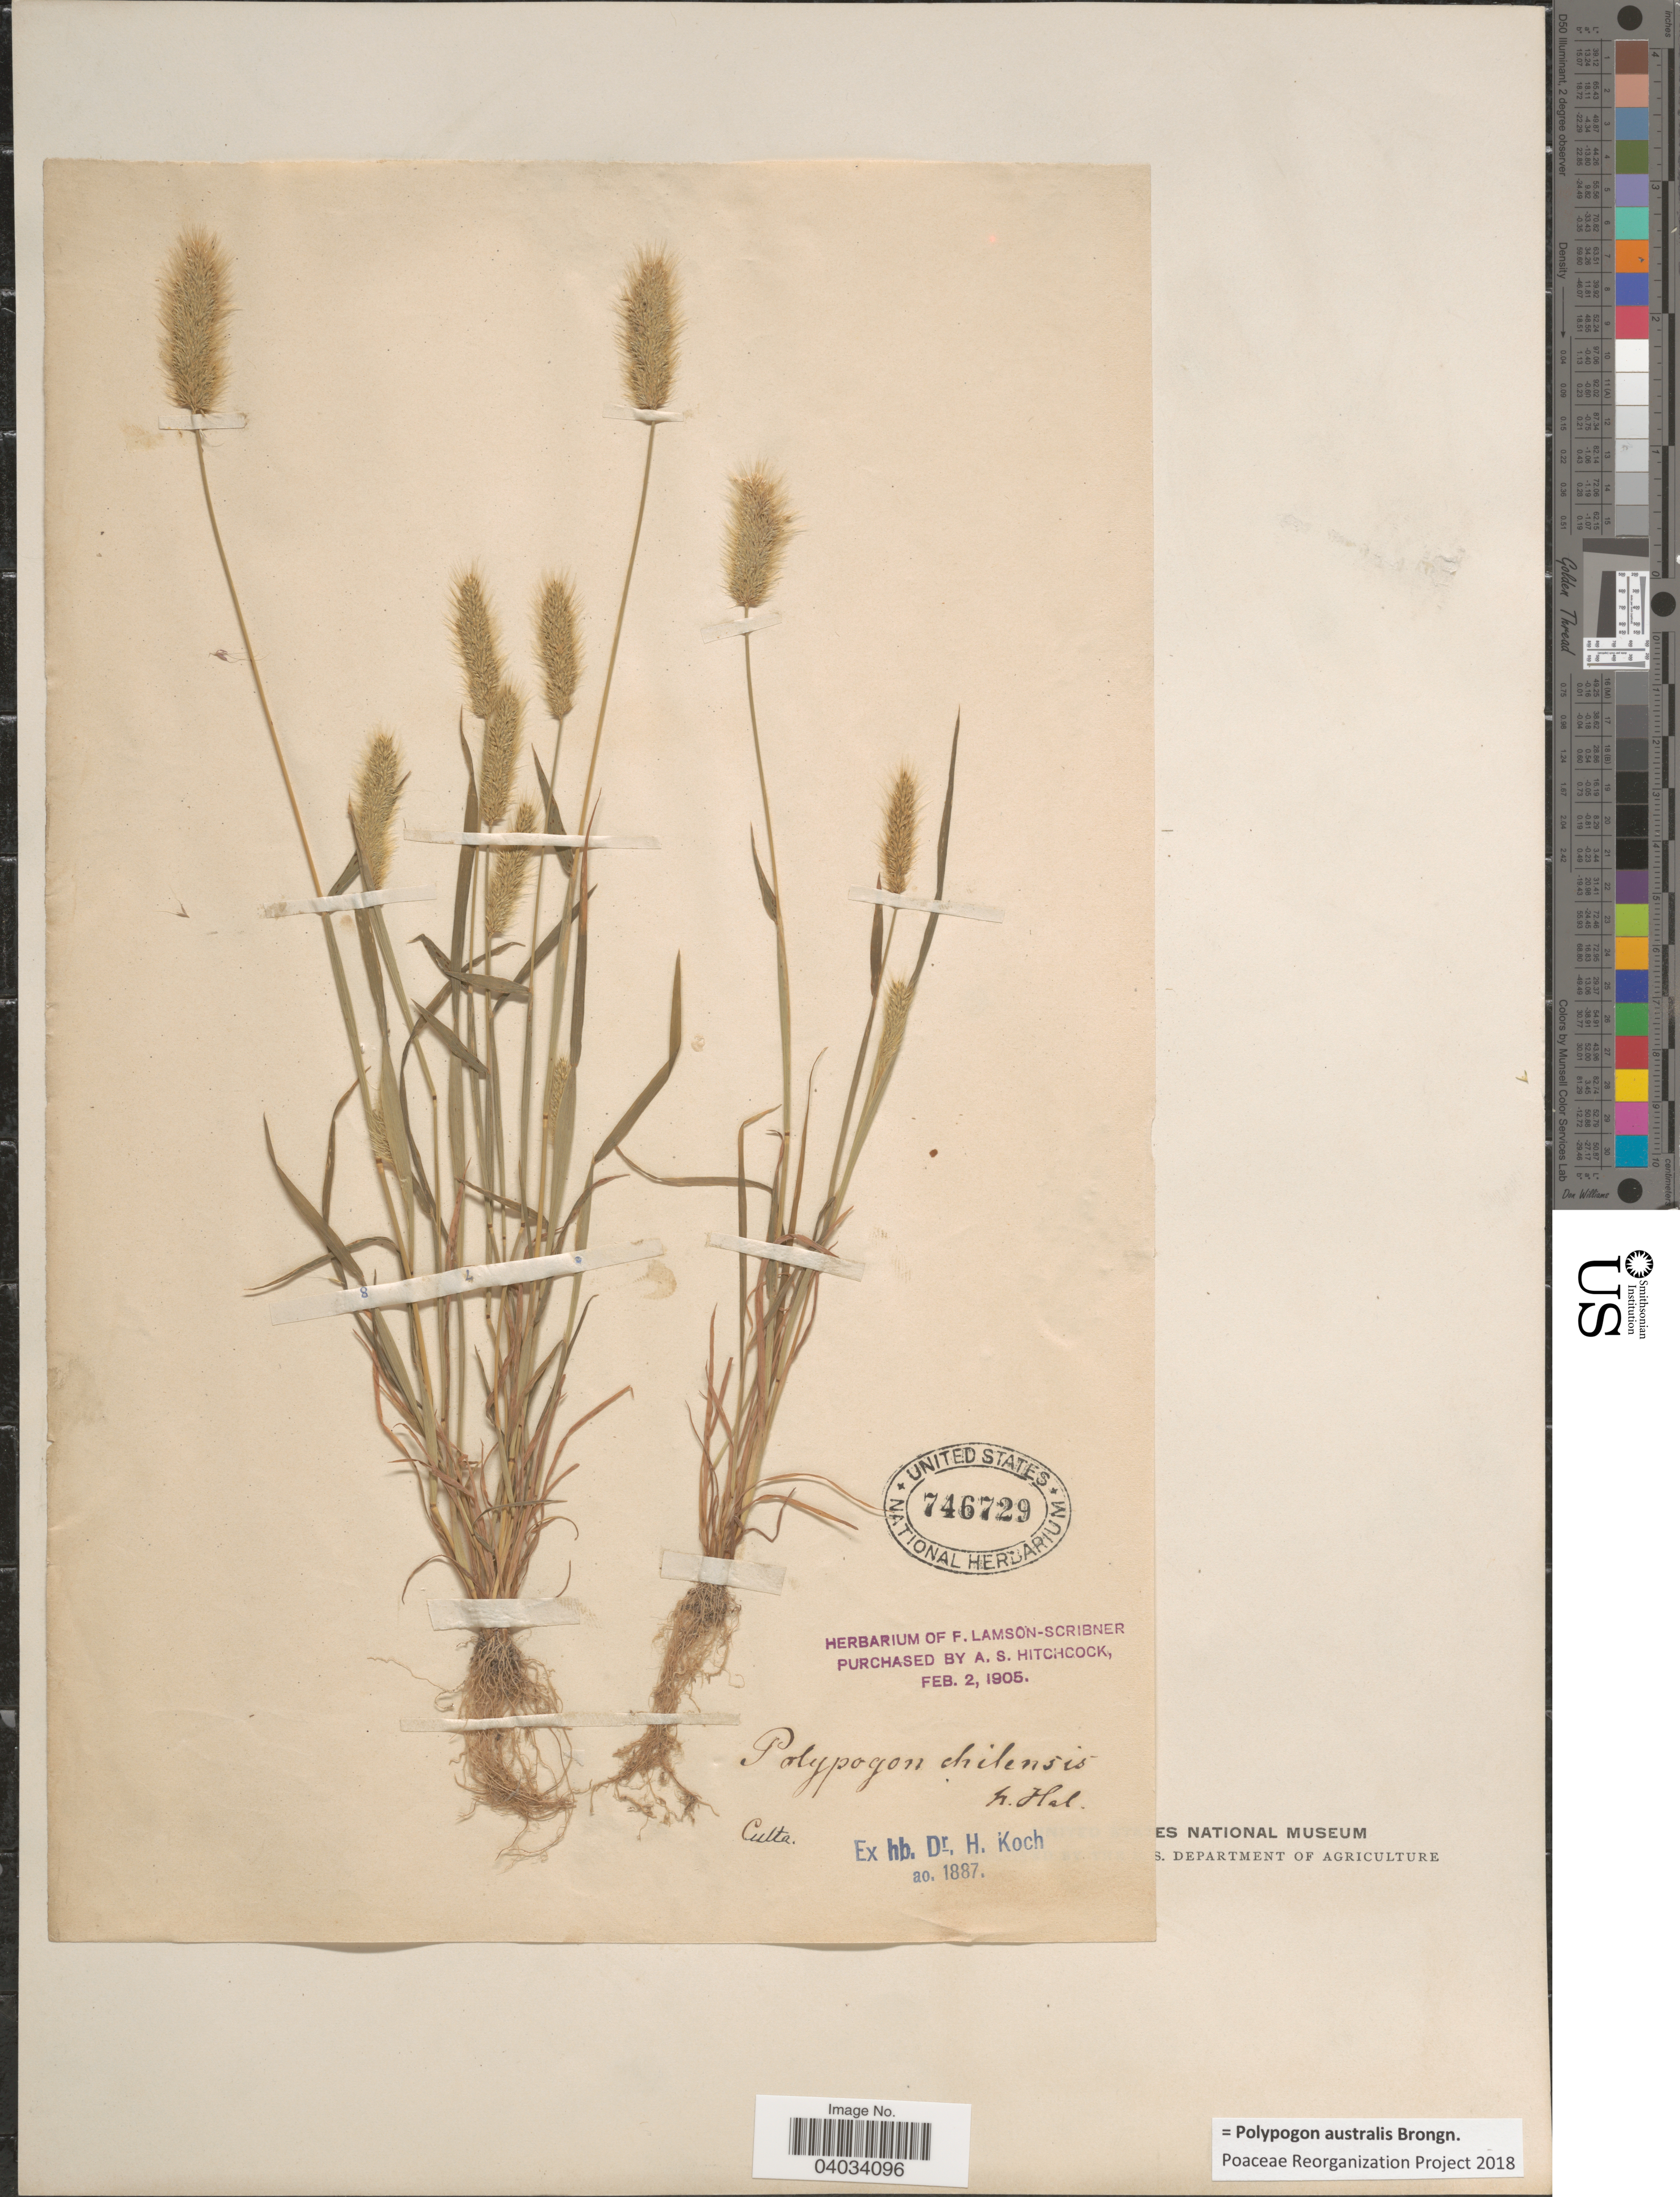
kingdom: Plantae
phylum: Tracheophyta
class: Liliopsida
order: Poales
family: Poaceae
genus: Polypogon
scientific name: Polypogon australis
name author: Brongn.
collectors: Ex herb. Dr. H. Koch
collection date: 1887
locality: Culta.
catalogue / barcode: US 746729